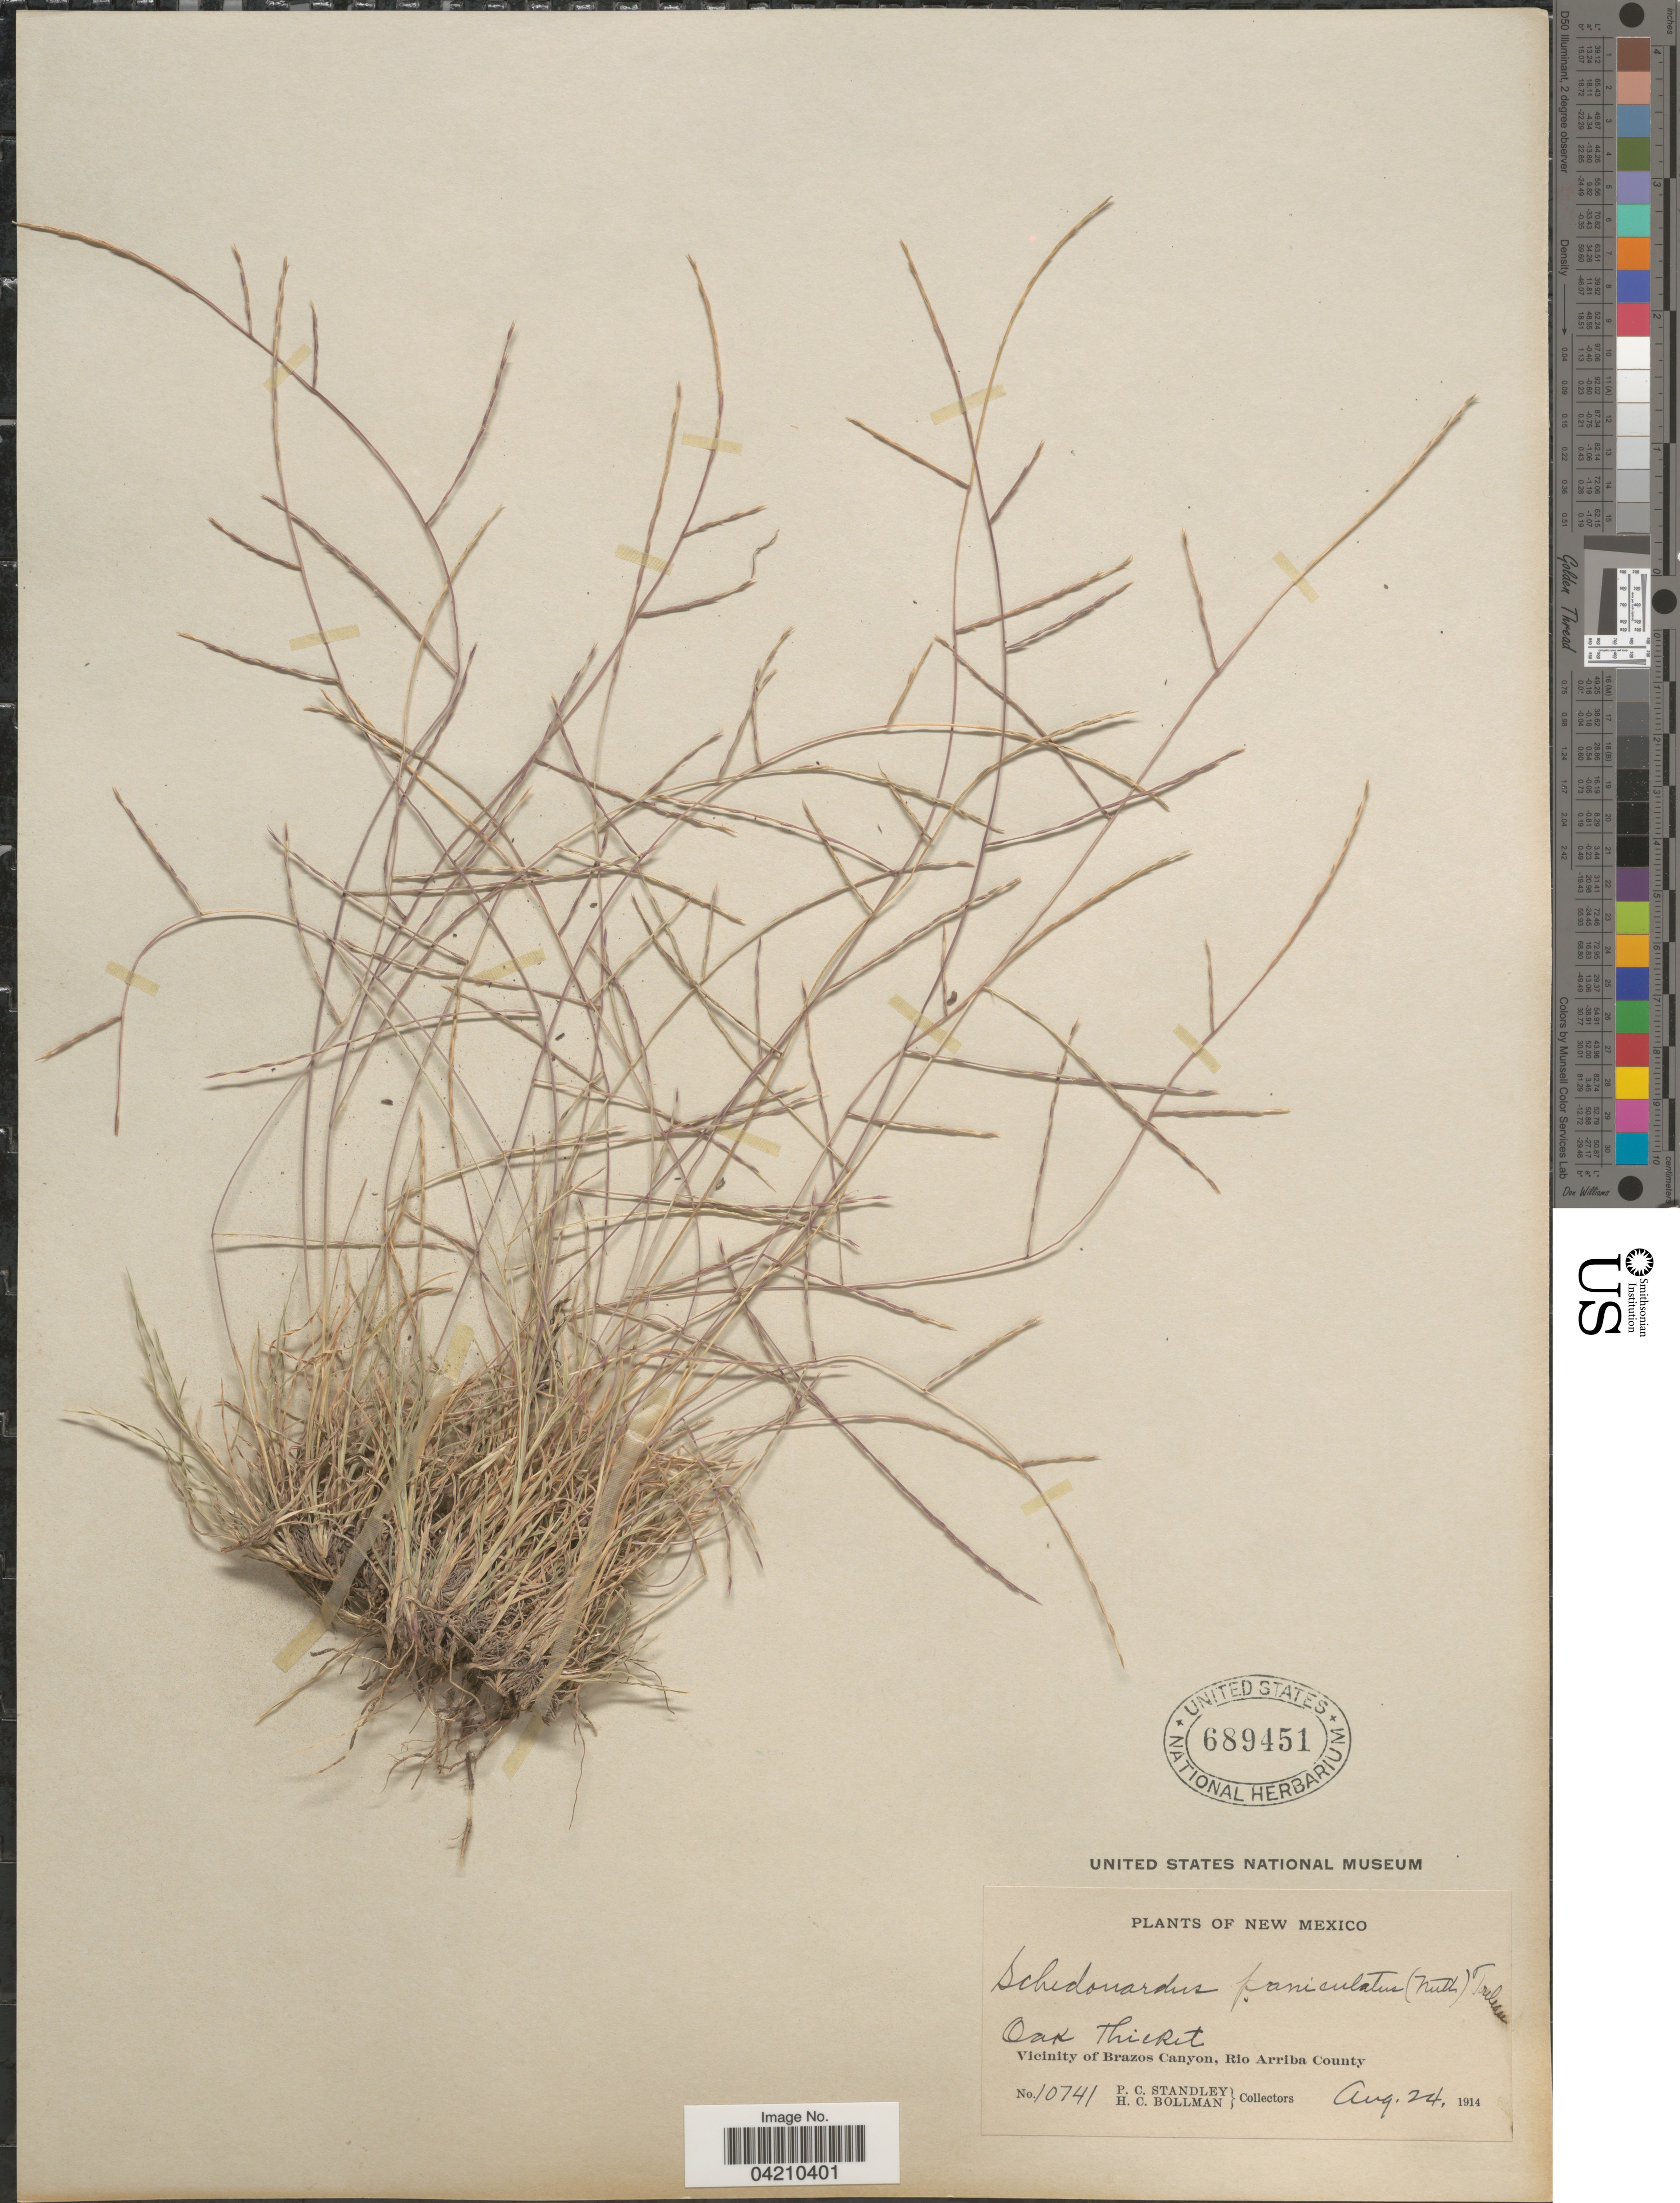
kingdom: Plantae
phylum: Tracheophyta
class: Liliopsida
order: Poales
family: Poaceae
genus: Muhlenbergia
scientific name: Muhlenbergia paniculata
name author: (Nutt.) Columbus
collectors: P. C. Standley & H. C. Bollman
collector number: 10741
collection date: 1914-08-24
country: United States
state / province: New Mexico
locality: Oak Thicket. Vicinity of Brazos Canyon, Rio Arriba County.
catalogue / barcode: US 689451